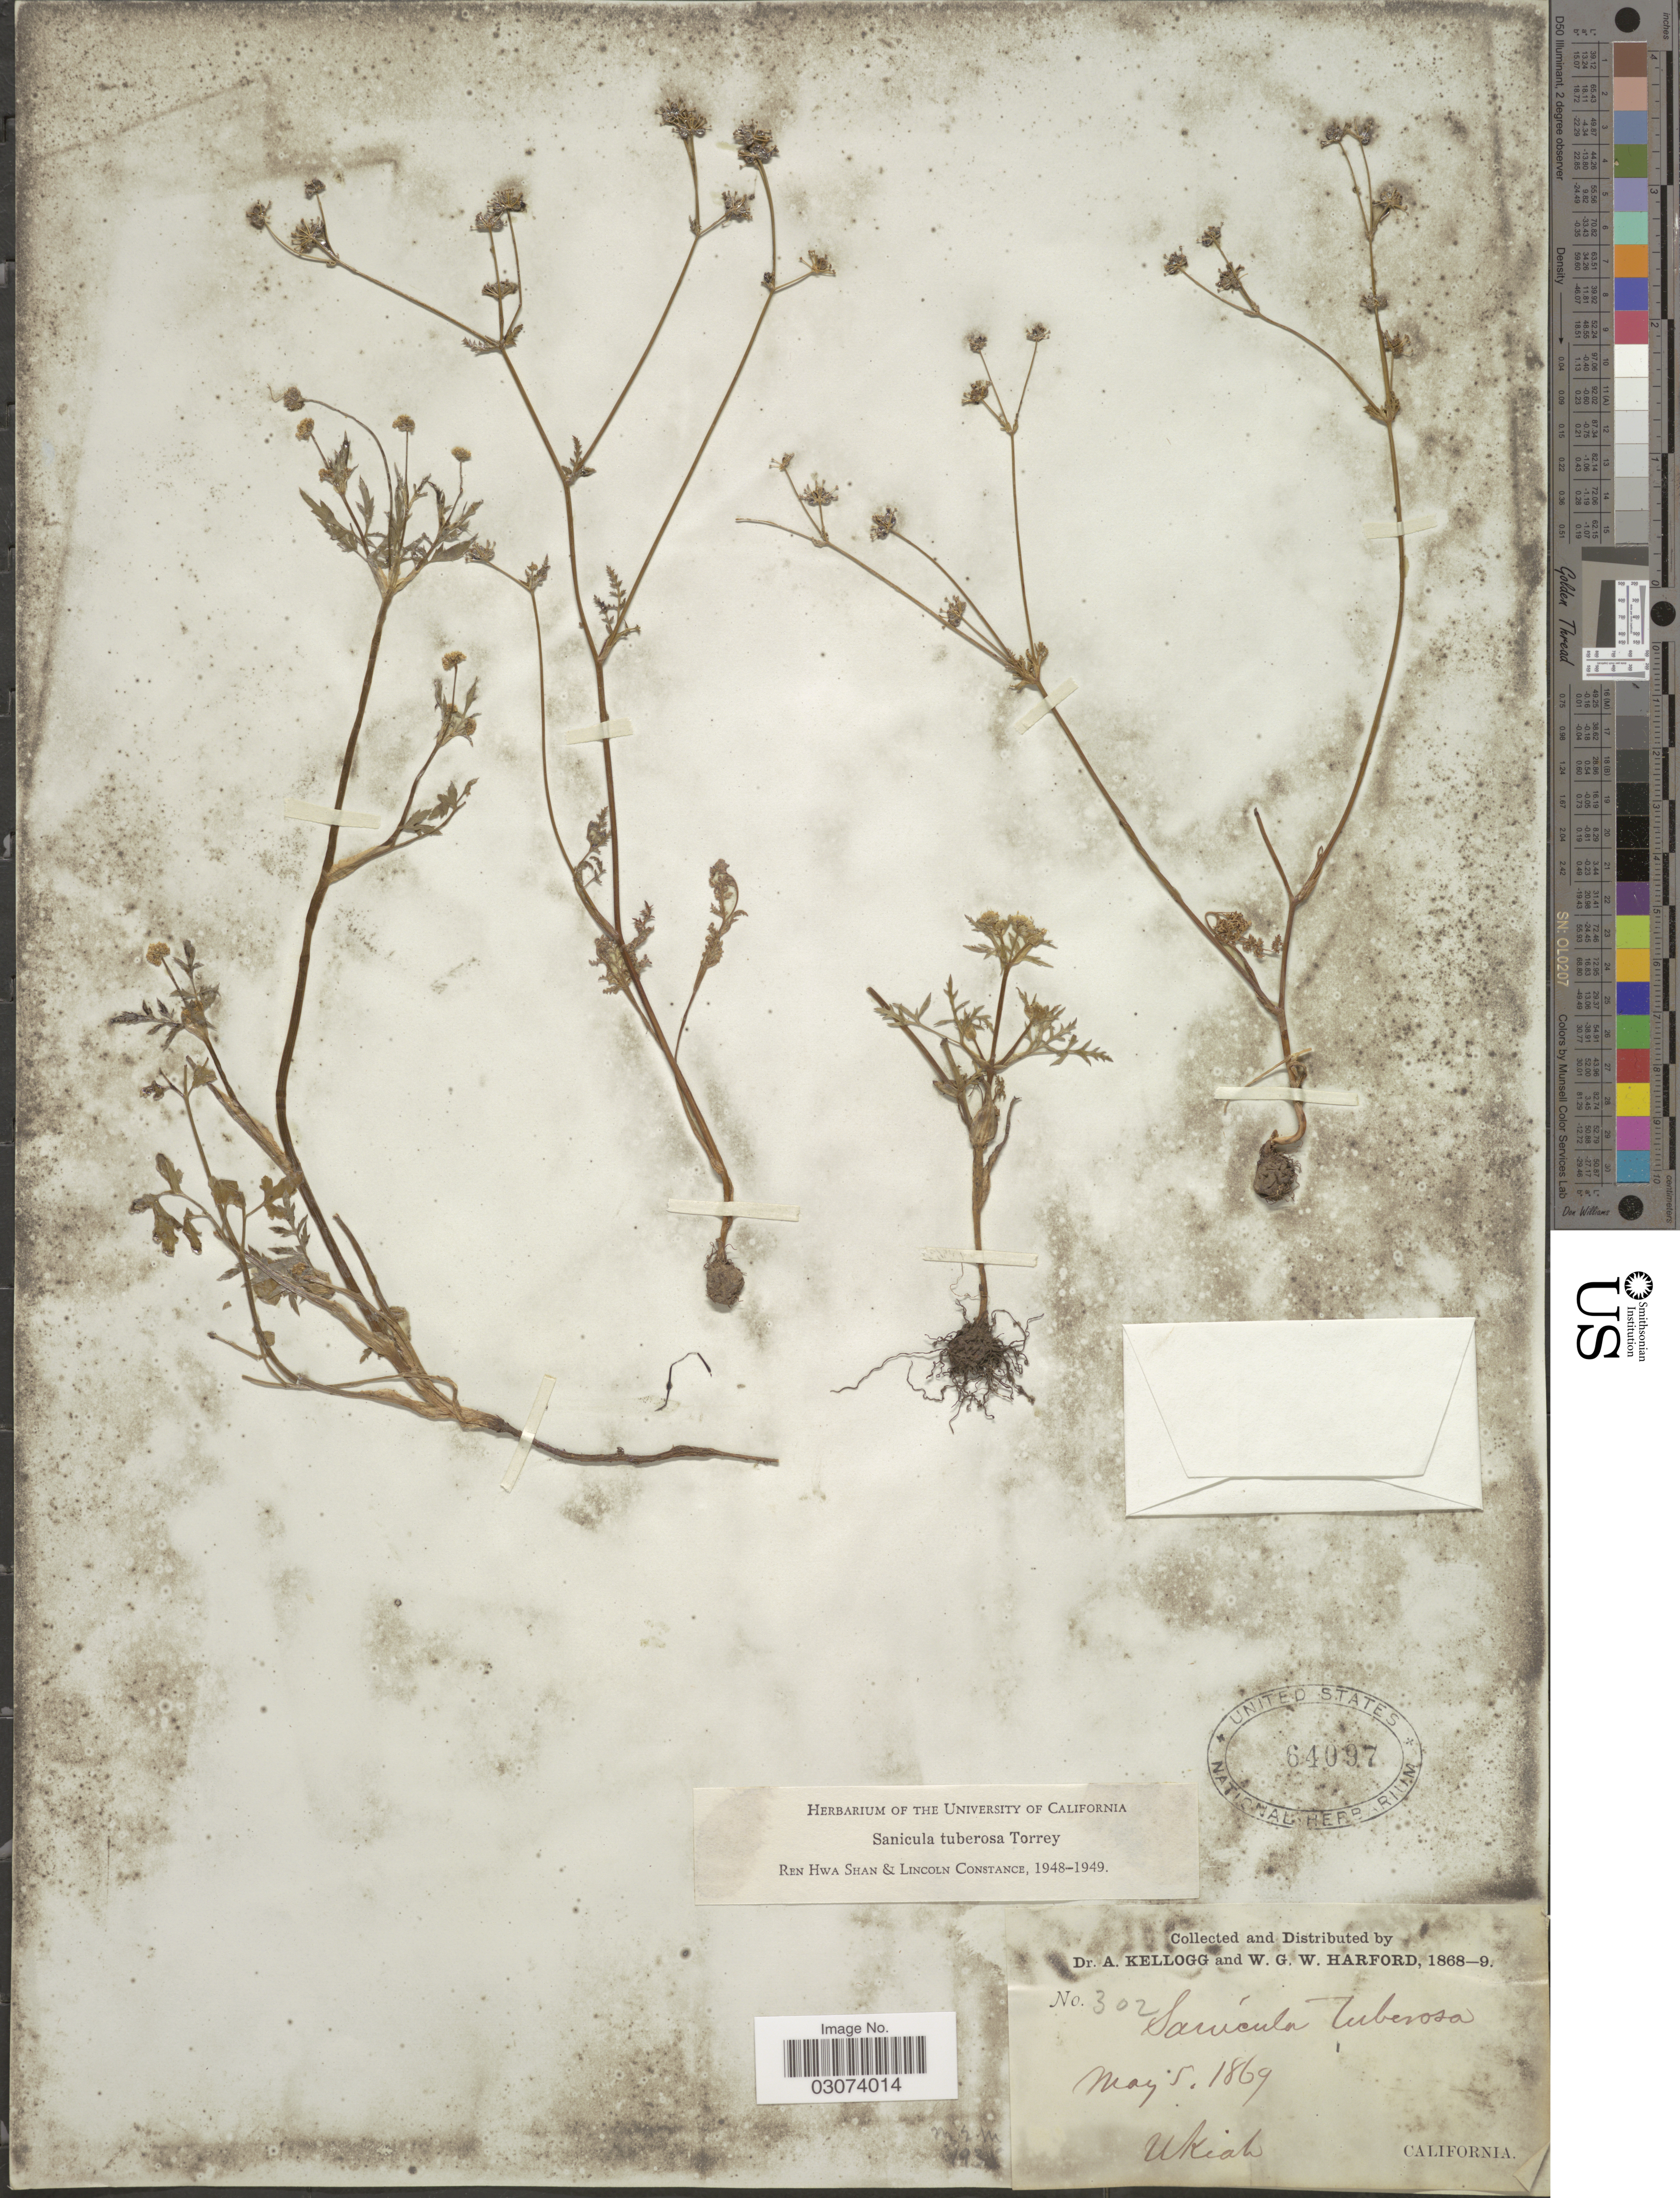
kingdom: Plantae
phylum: Tracheophyta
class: Magnoliopsida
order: Apiales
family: Apiaceae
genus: Sanicula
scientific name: Sanicula tuberosa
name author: Torr.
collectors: A. Kellogg & W. G. W. Harford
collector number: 302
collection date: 1869-05-05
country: United States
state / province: California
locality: Ukiah.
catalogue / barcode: US 64097